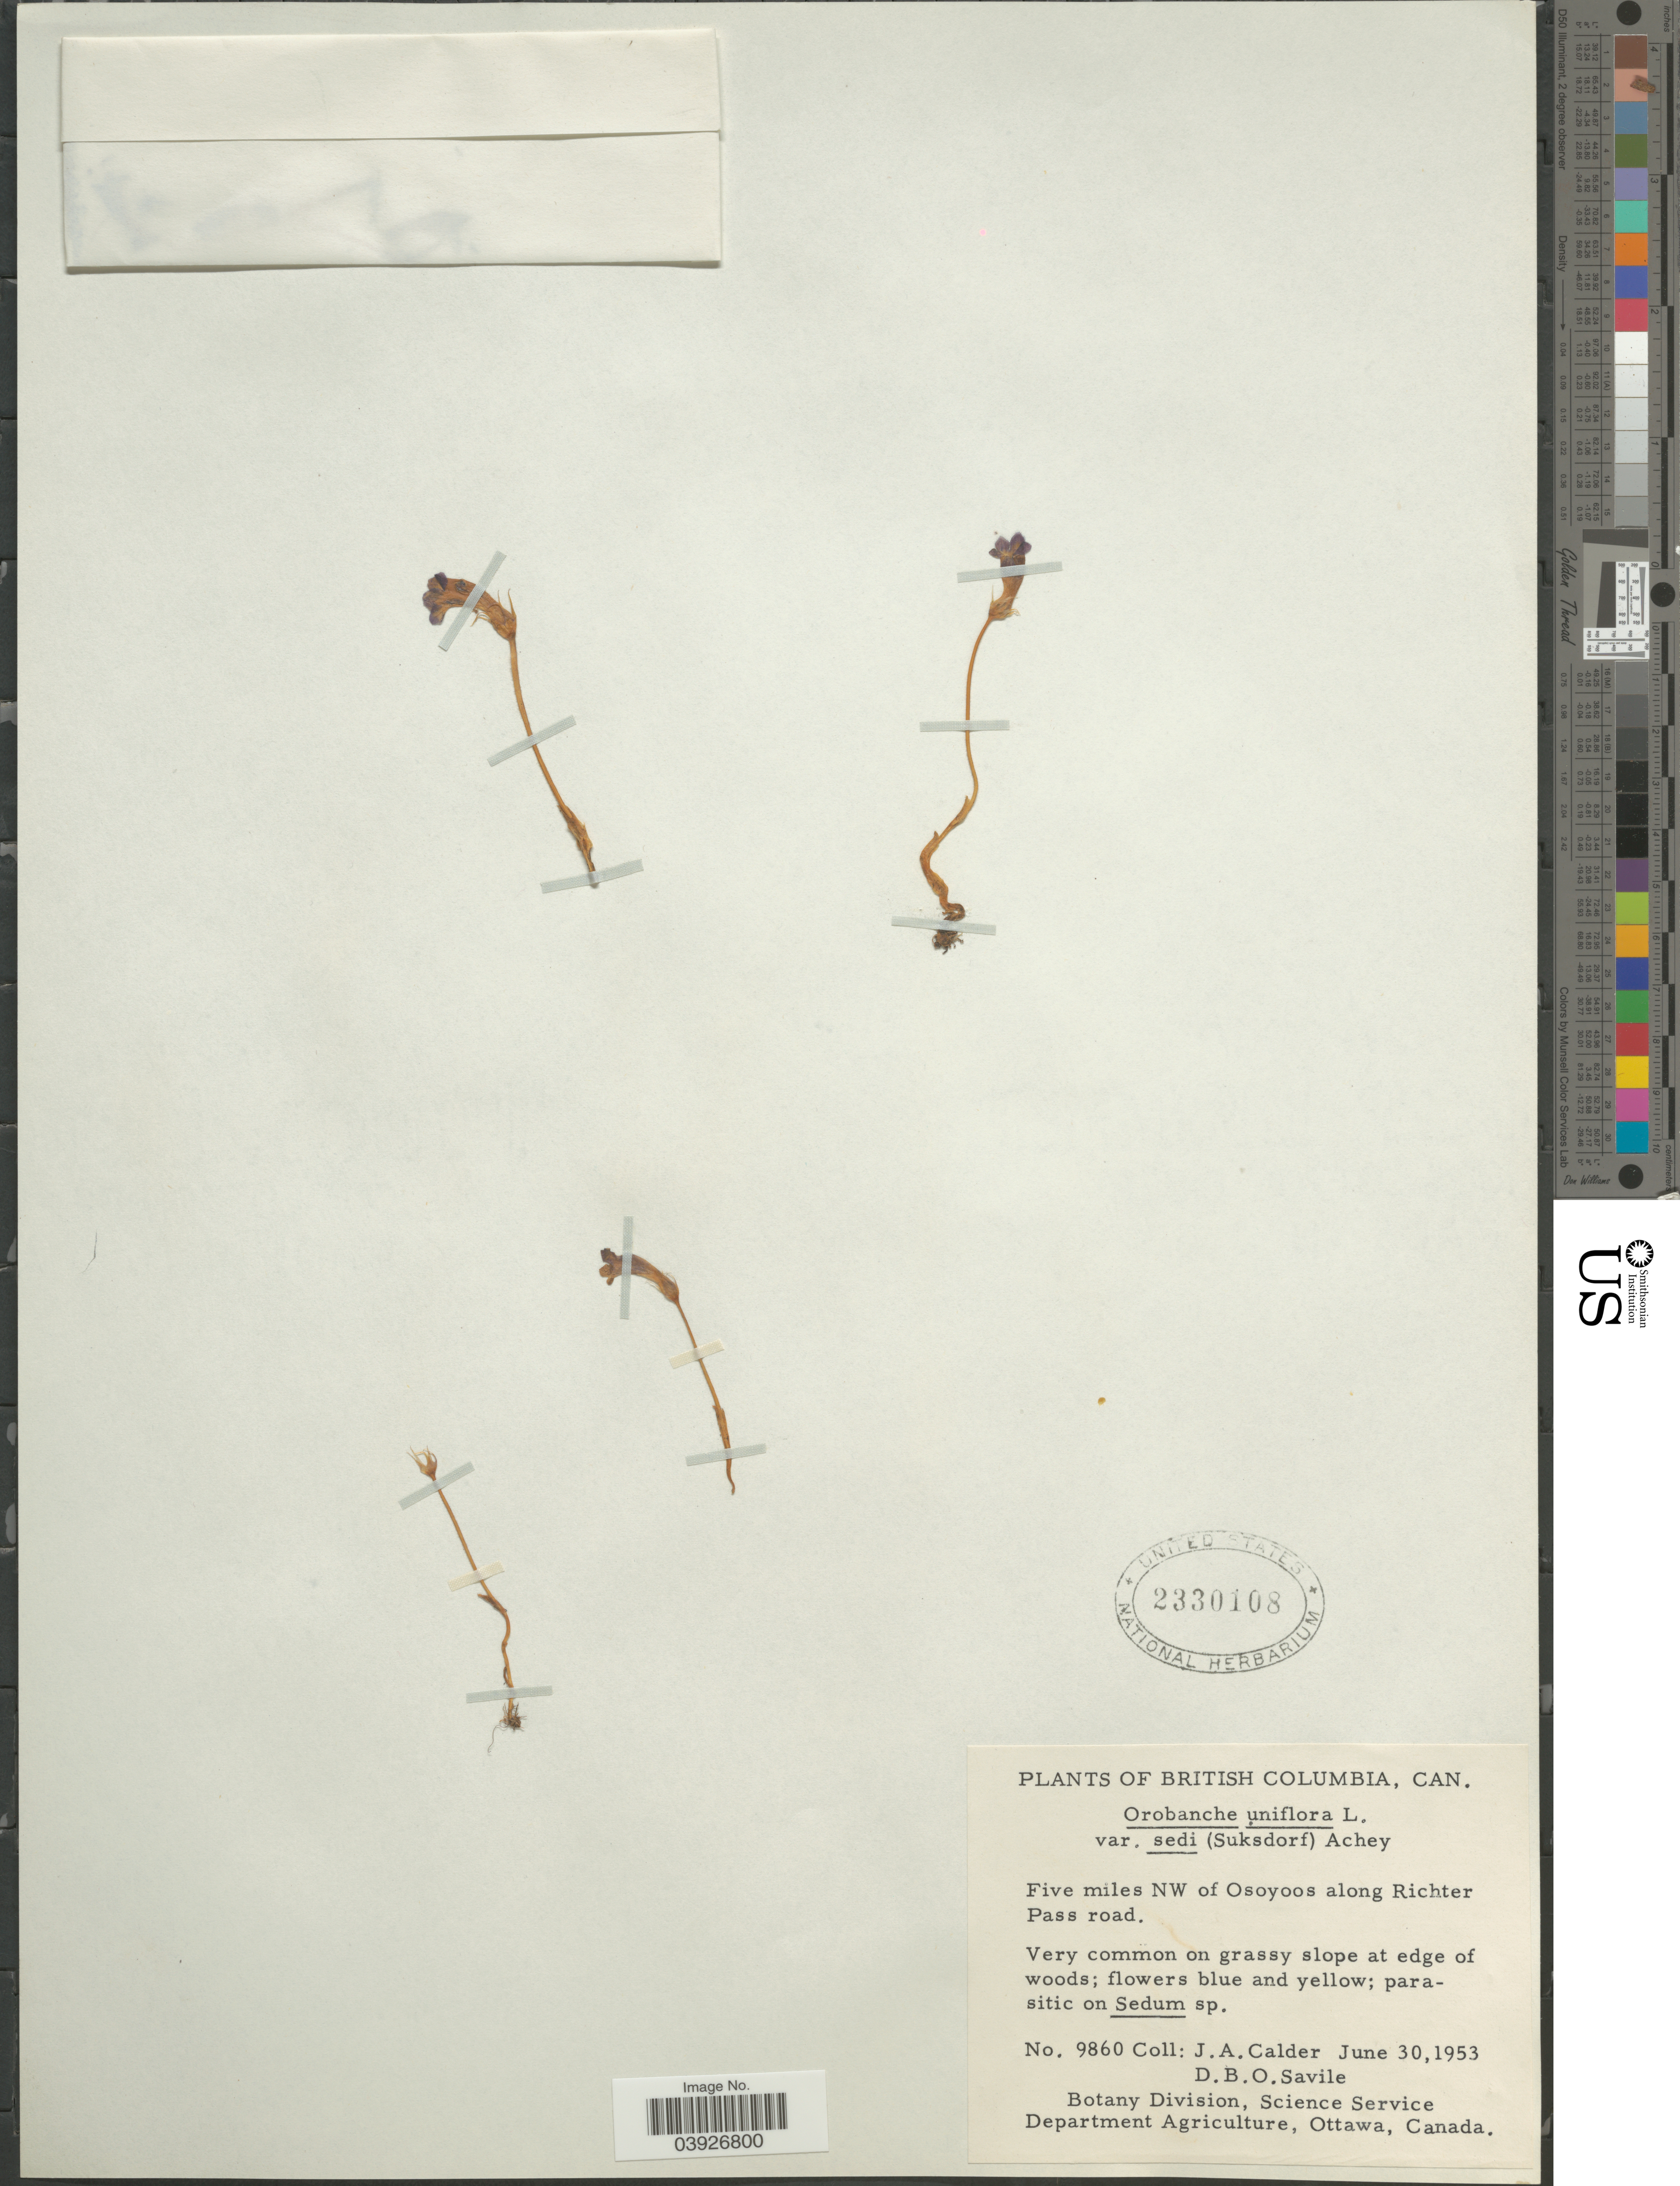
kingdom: Plantae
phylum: Tracheophyta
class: Magnoliopsida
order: Lamiales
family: Orobanchaceae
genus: Aphyllon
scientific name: Aphyllon uniflorum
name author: A. Gray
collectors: J. A. Calder & D. Savile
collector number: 9860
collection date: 1953-06-30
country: Canada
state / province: British Columbia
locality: Five miles NW of Osoyoos along Richter Pass road.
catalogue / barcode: US 2330108